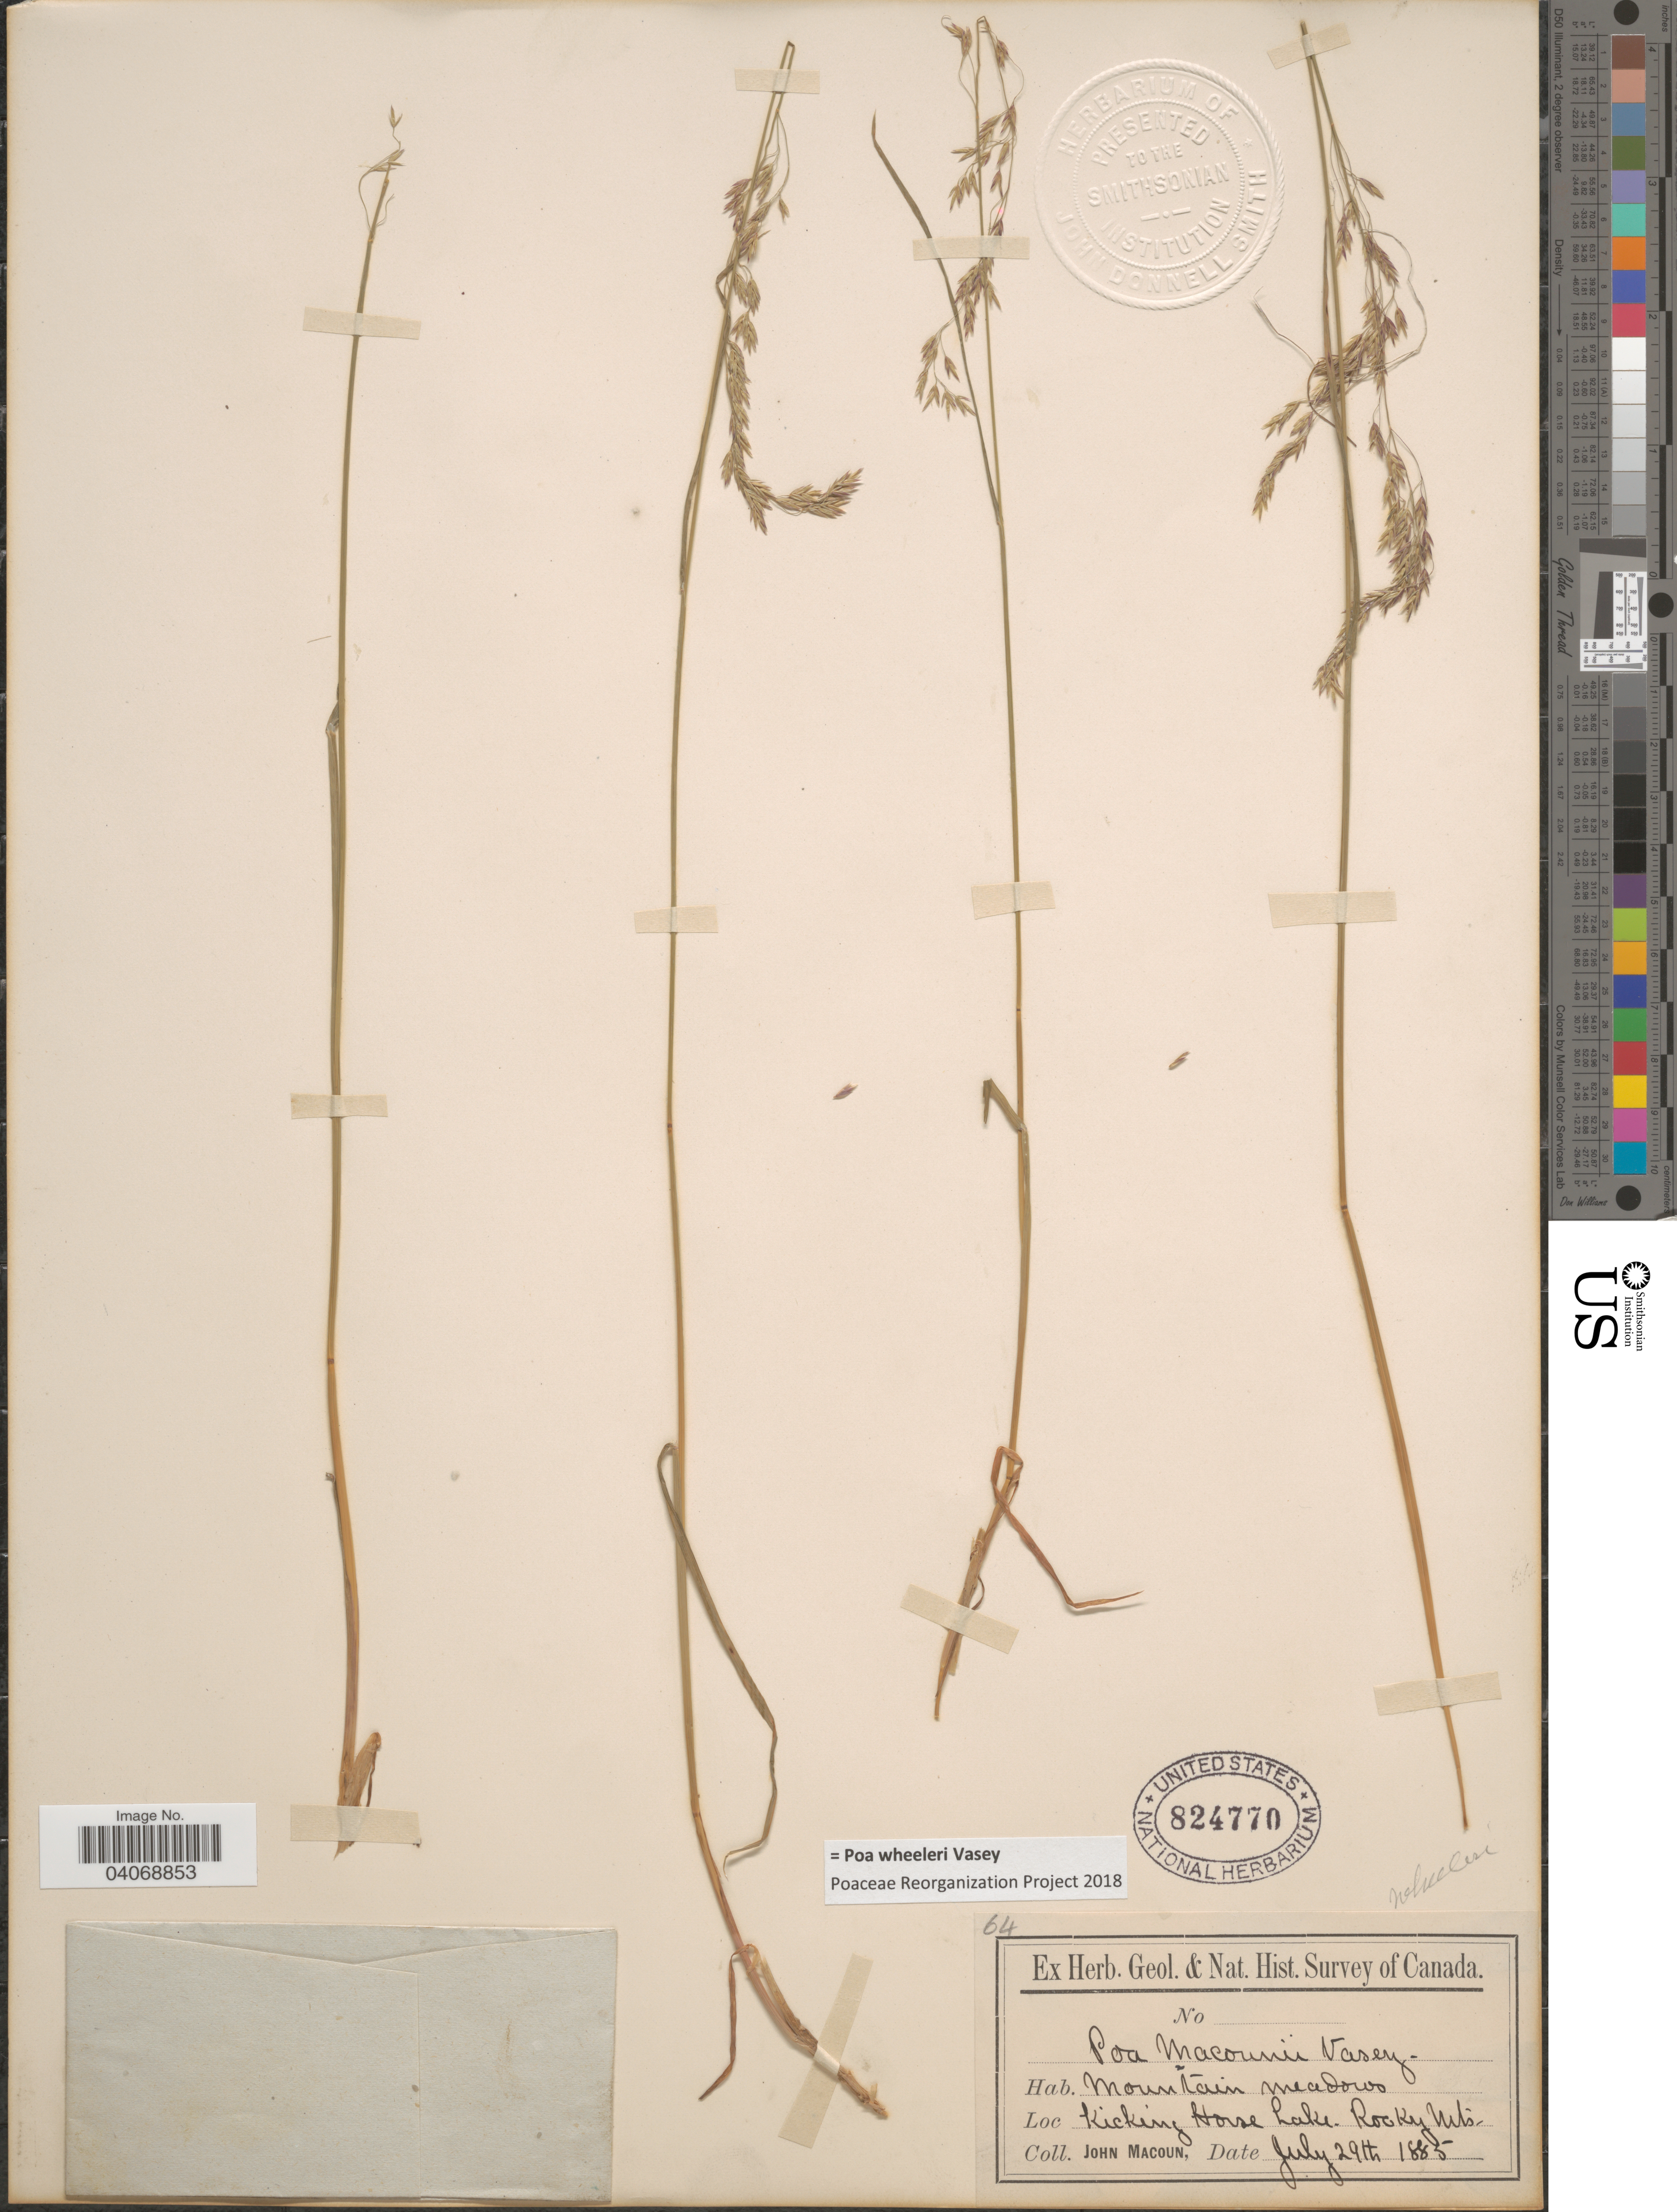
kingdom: Plantae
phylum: Tracheophyta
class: Liliopsida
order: Poales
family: Poaceae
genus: Poa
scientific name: Poa wheeleri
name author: Vasey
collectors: J. Macoun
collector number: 64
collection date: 1885-07-29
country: Canada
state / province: British Columbia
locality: Herb. Geol. & Nat. Hist. Survey of Canada. Mountain meadows. Kicking Horse Lake. Rocky Mts.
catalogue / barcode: US 824770